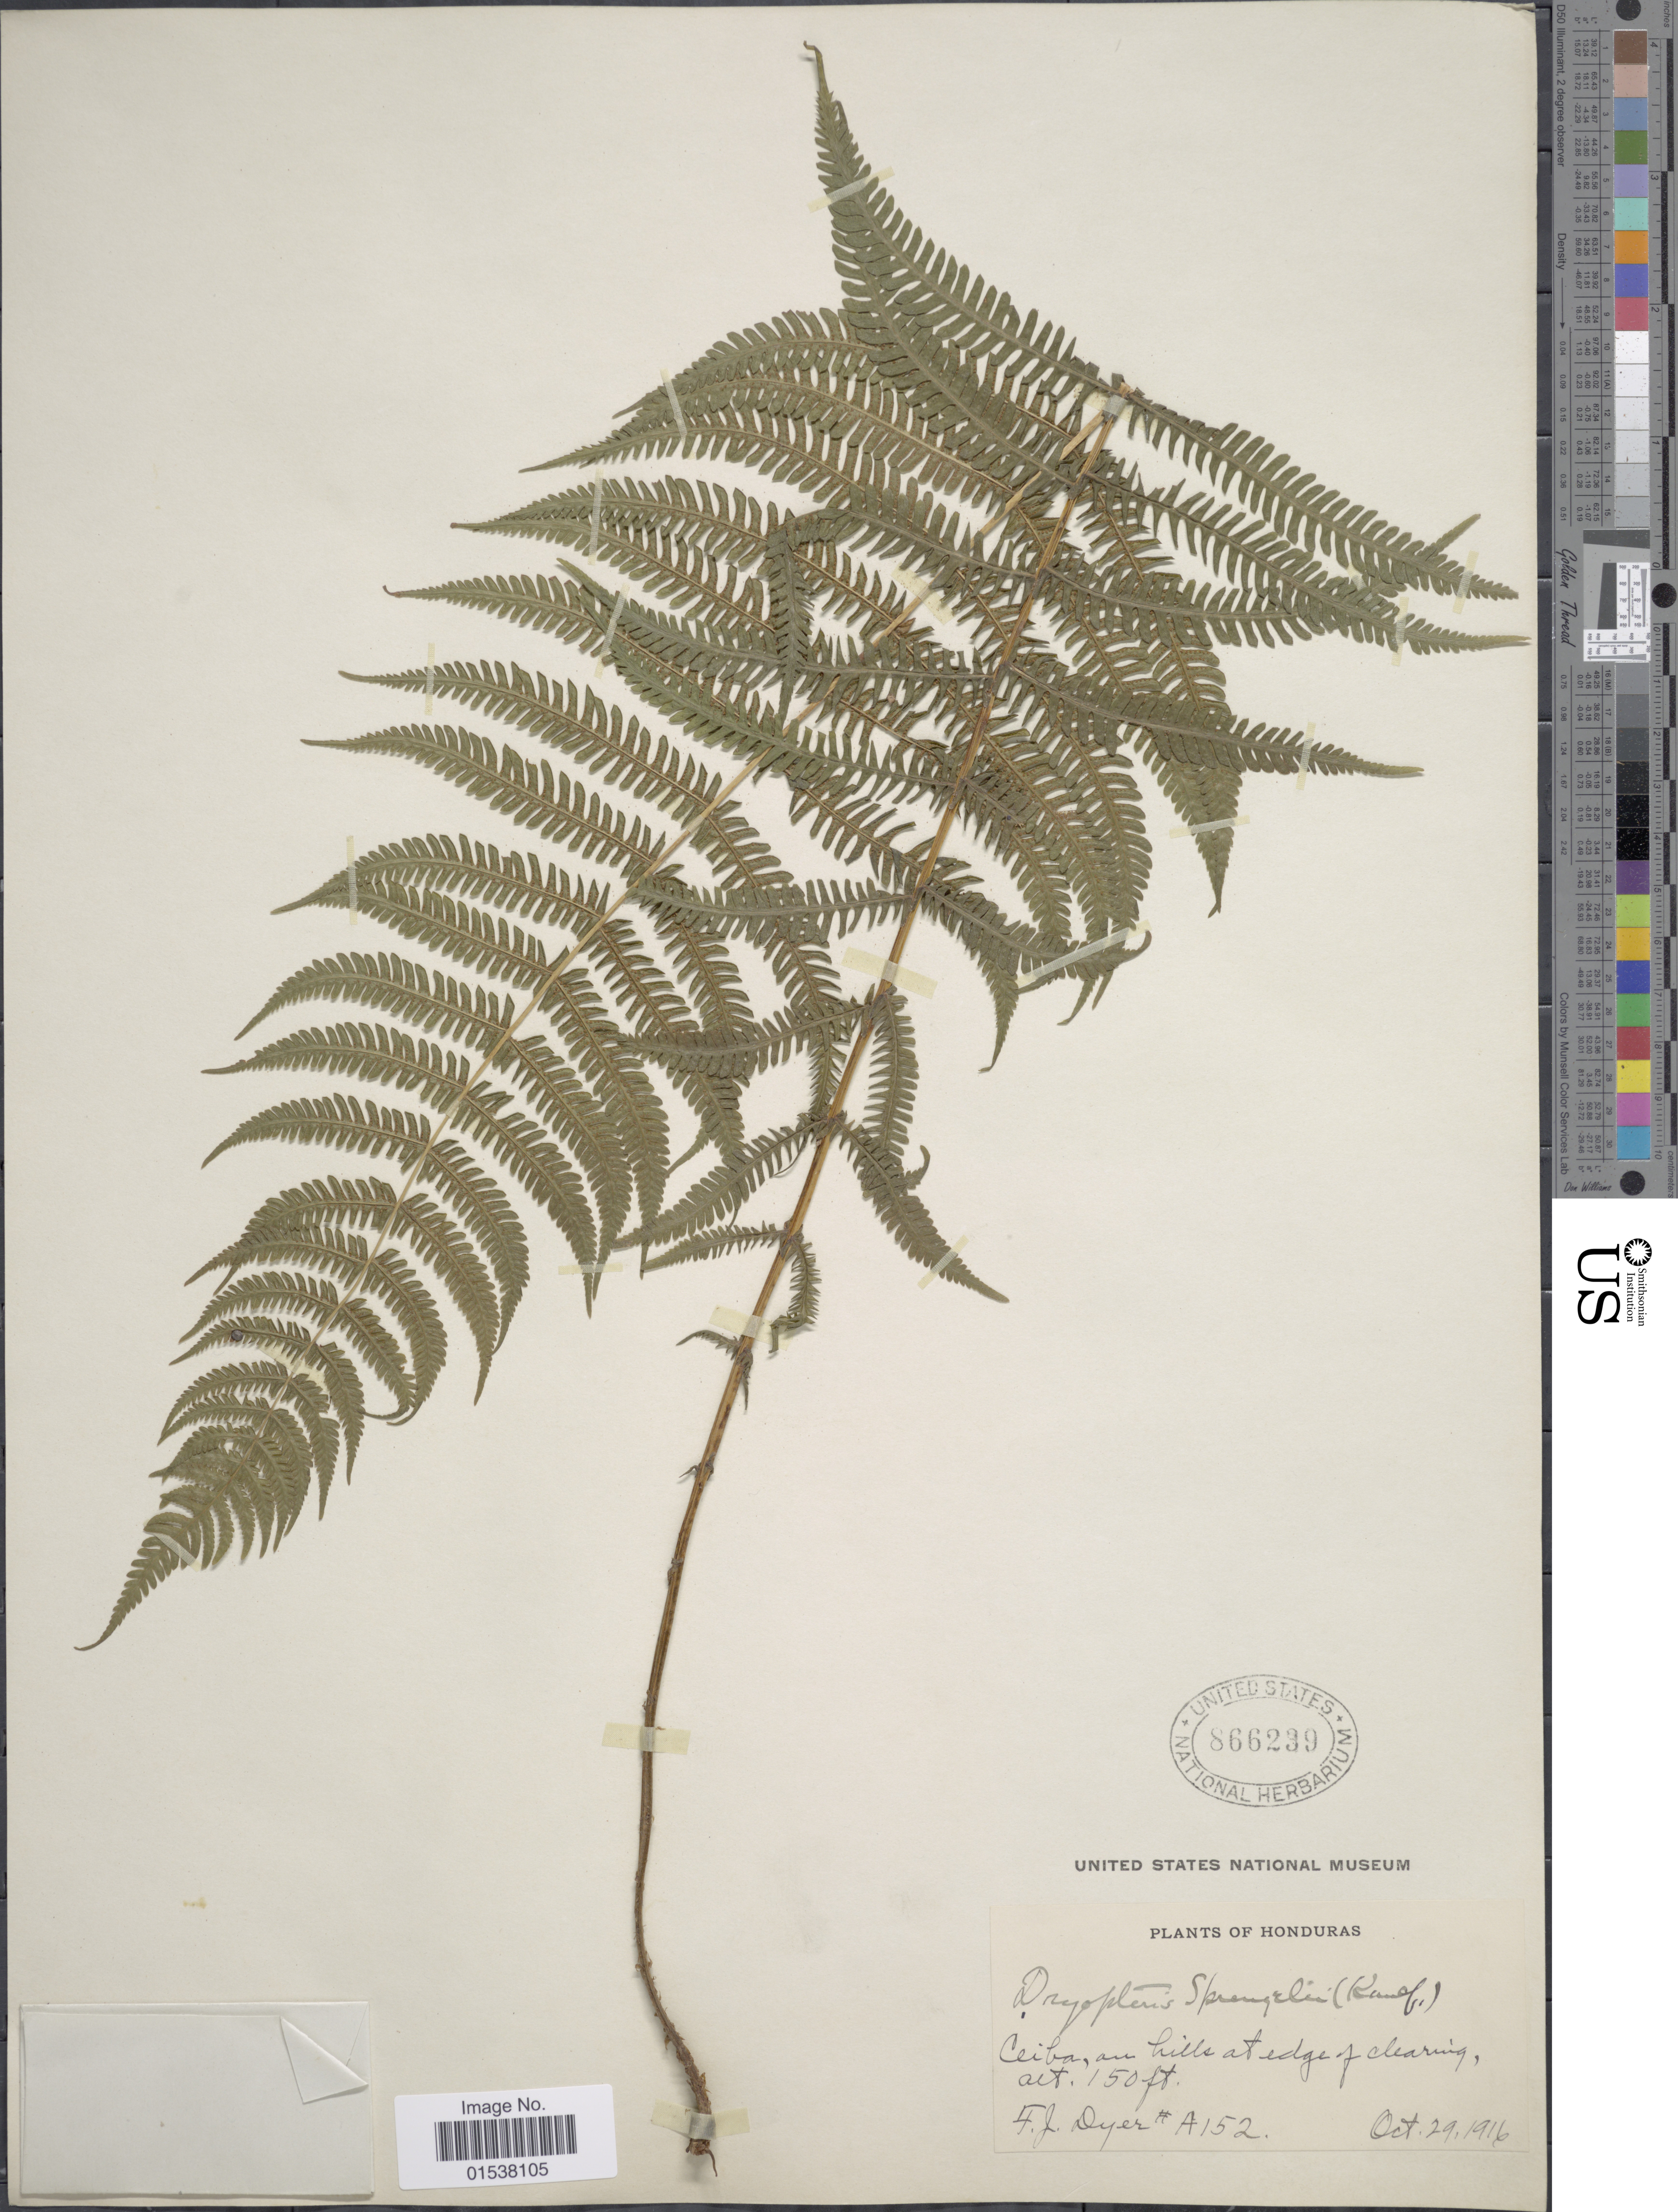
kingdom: Plantae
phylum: Tracheophyta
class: Polypodiopsida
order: Polypodiales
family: Thelypteridaceae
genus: Amauropelta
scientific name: Amauropelta balbisii (Spreng.) comb. nov., ined. 2015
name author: (Spreng.)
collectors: F. J. Dyer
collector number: A152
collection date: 1916-10-29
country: Puerto Rico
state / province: Ceiba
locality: Ceiba, on hills at edge of clearing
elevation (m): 46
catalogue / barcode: US 866299